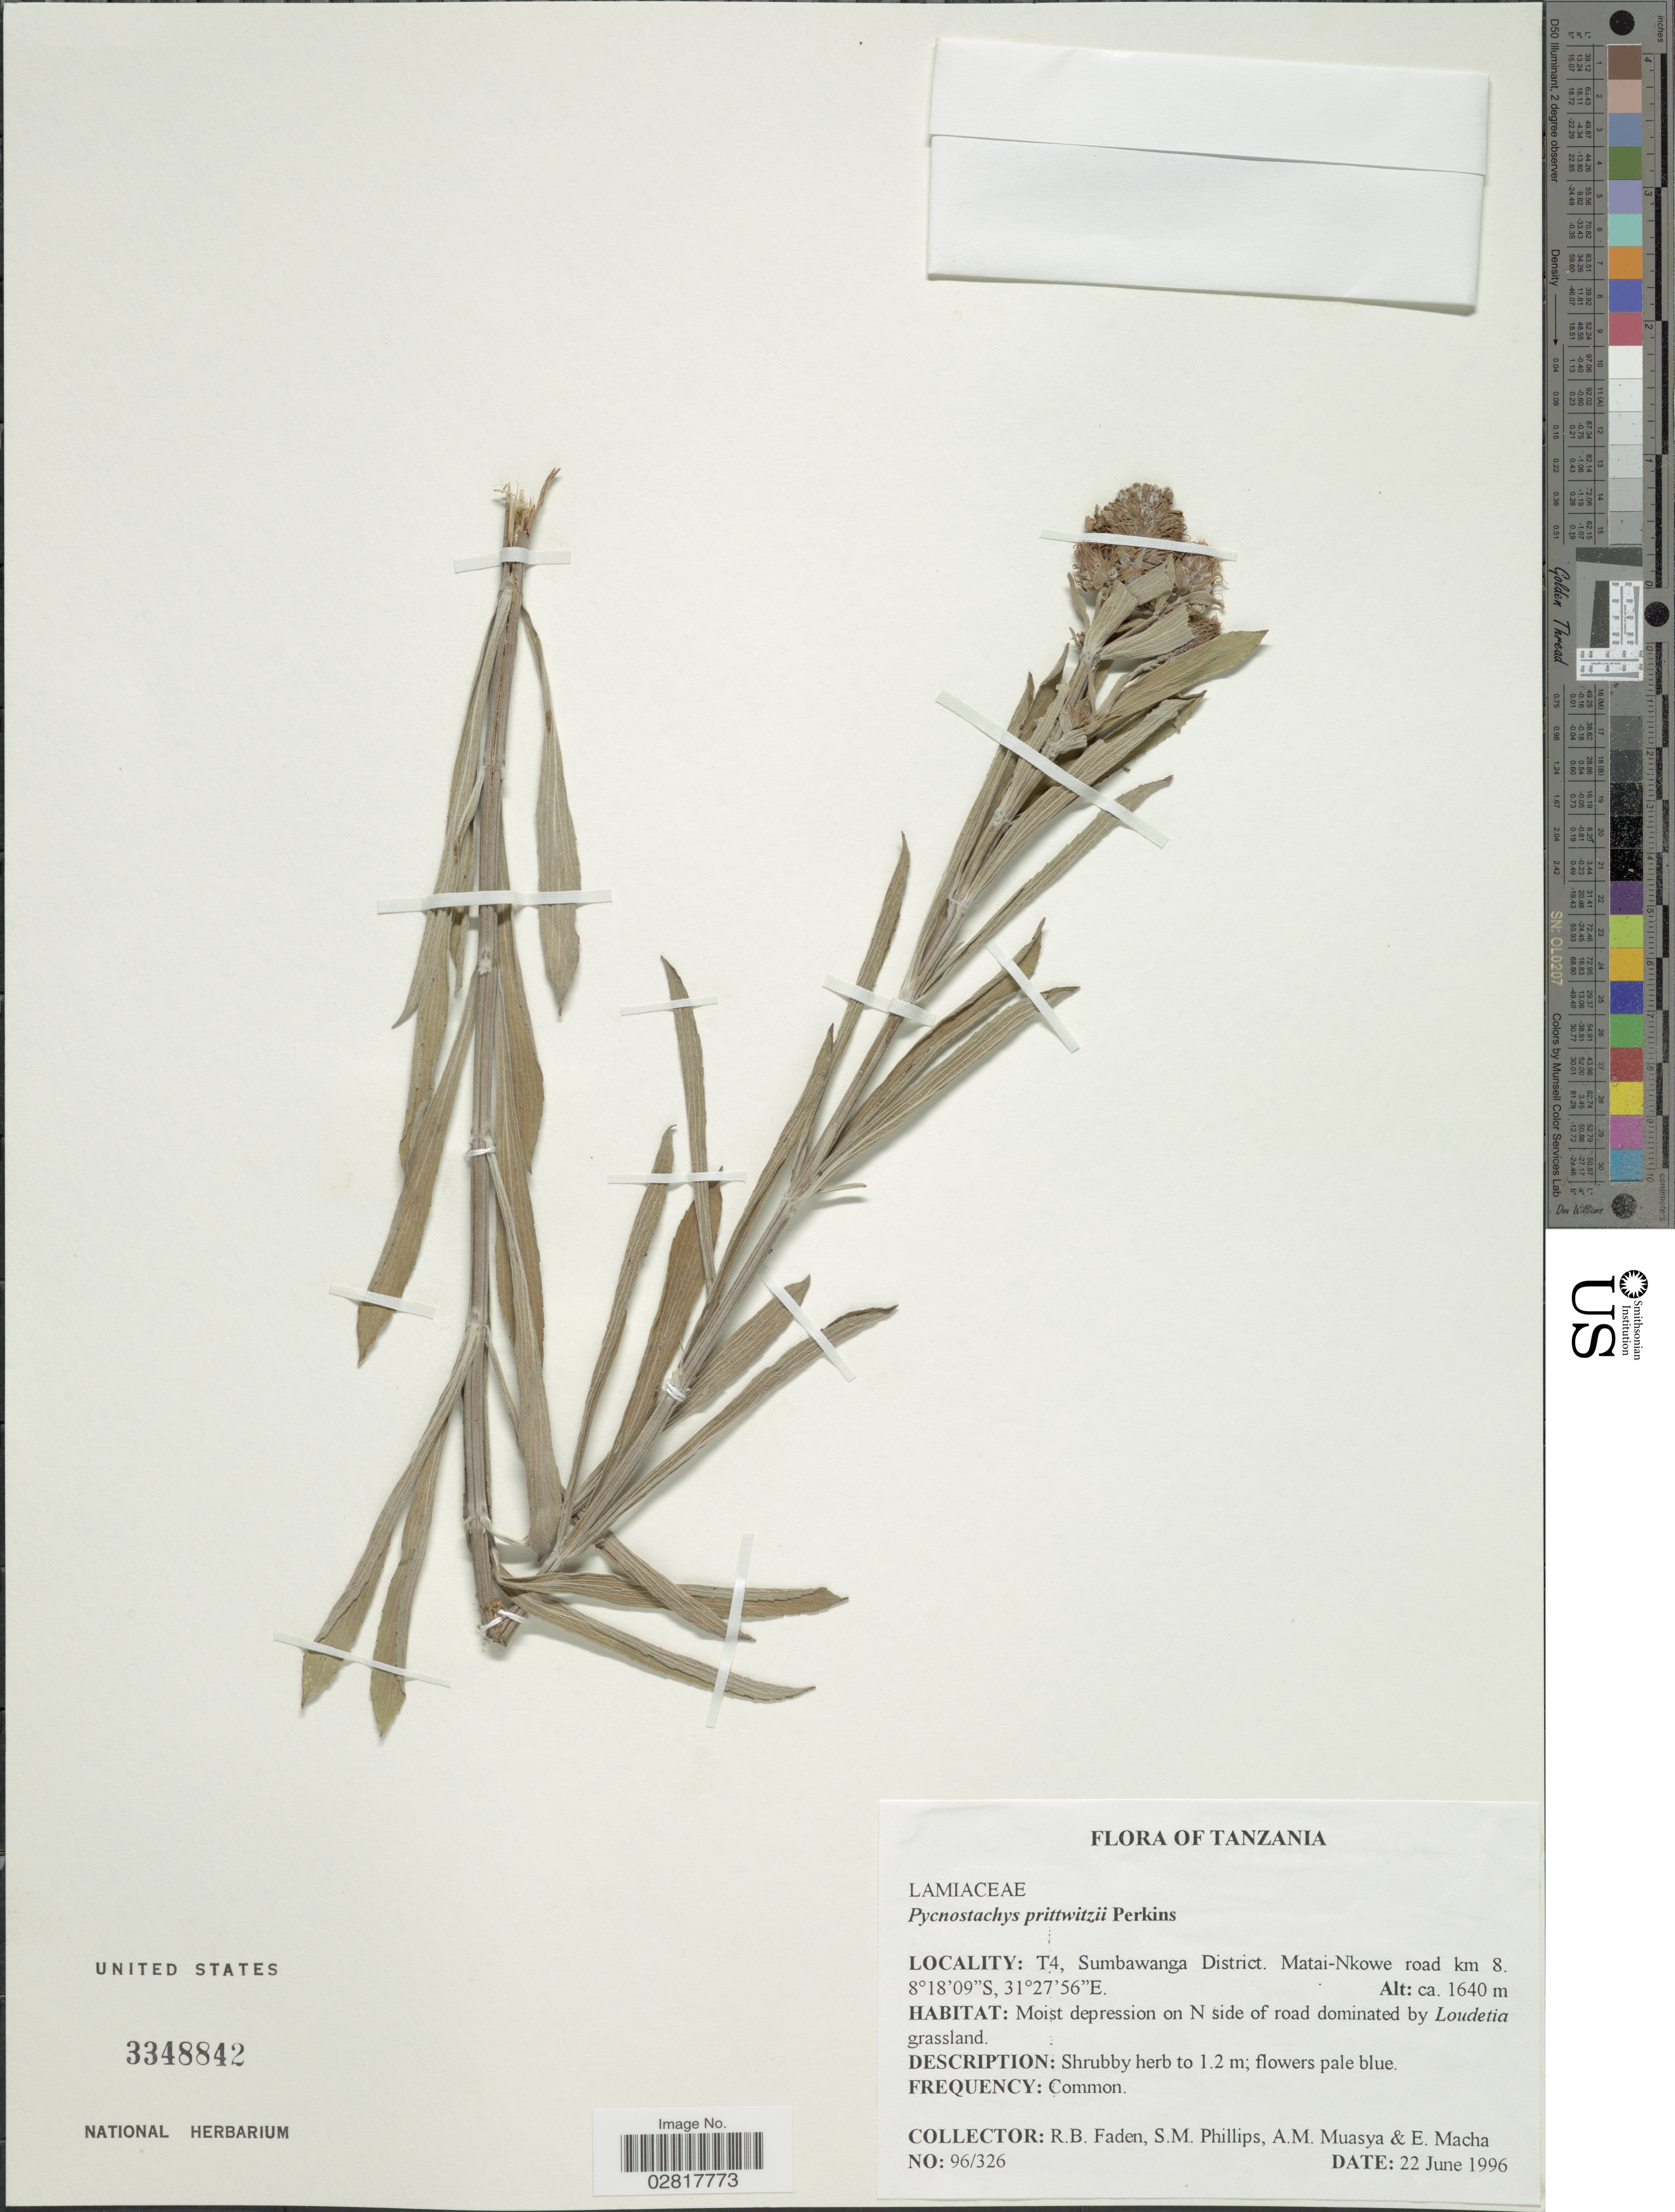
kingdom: Plantae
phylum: Tracheophyta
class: Magnoliopsida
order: Lamiales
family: Lamiaceae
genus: Pycnostachys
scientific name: Pycnostachys prittwitzii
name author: Perkins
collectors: R. B. Faden, S. M. Phillips, A. Muasya & E. Macha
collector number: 96/326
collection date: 1996-06-22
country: Tanzania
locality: T4, Sumbawanga District. Matai-Nkowe road km 8.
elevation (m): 1640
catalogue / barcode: US 3348842